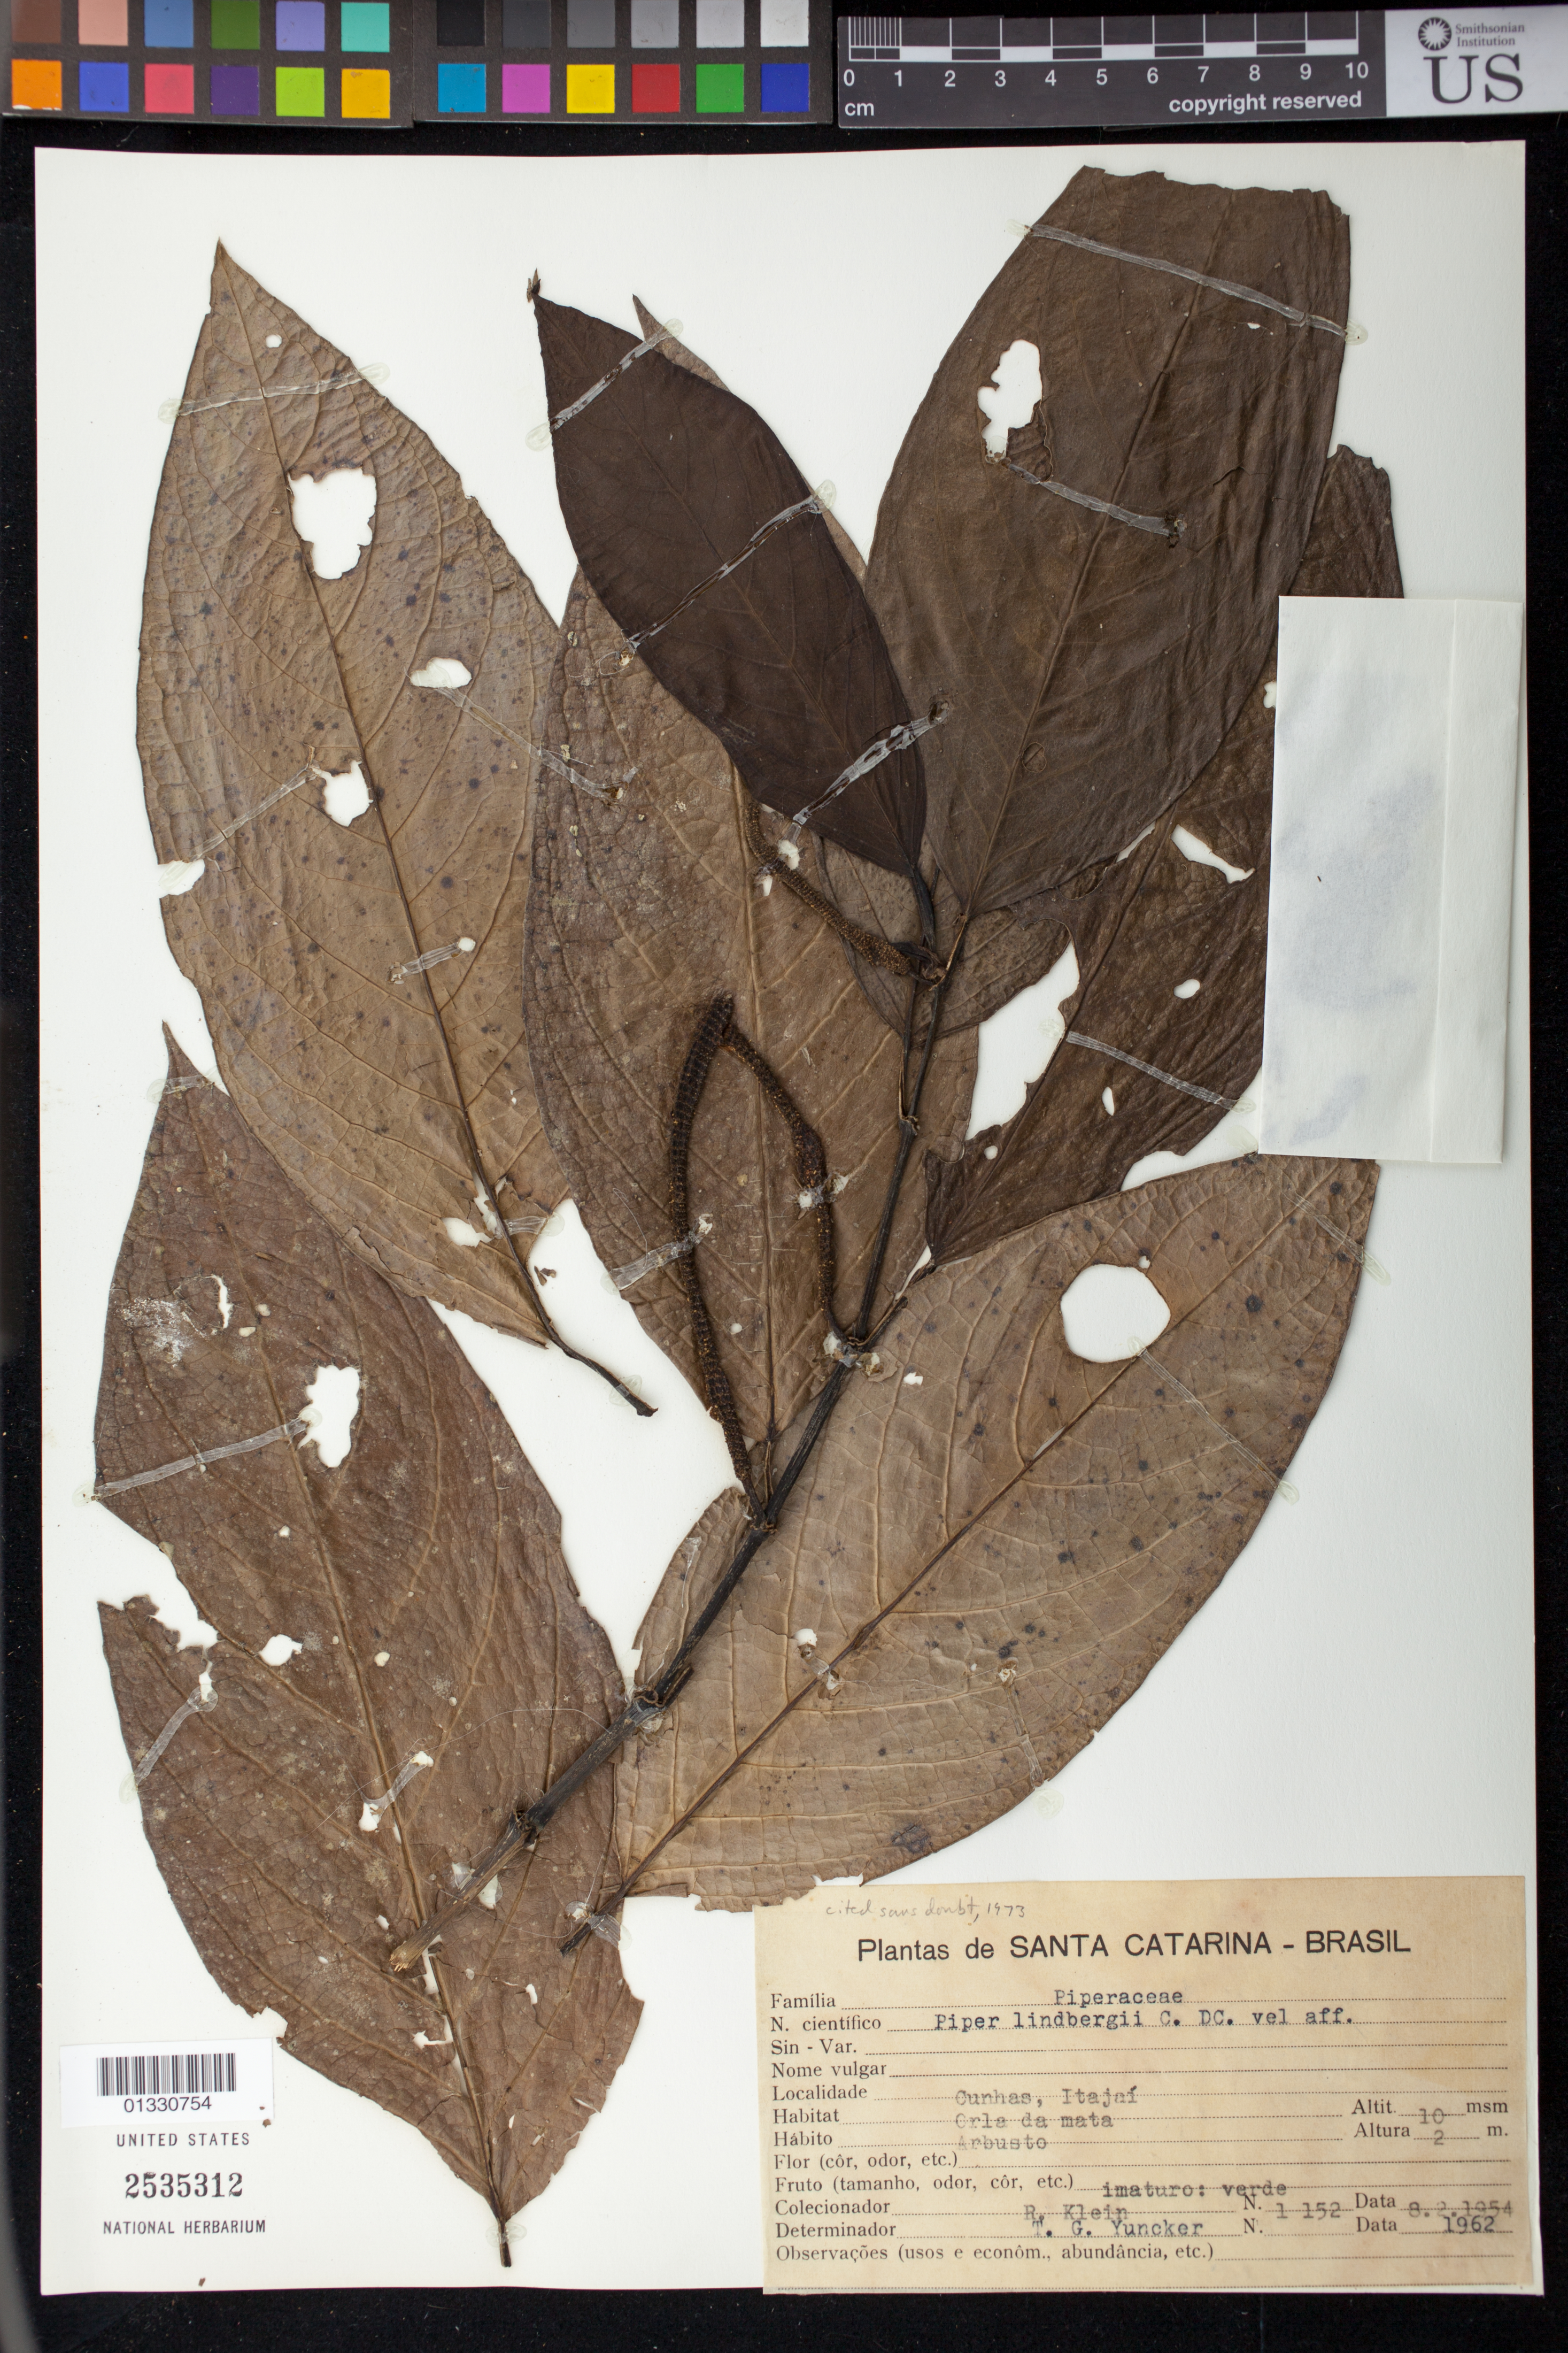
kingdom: Plantae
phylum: Tracheophyta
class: Magnoliopsida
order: Piperales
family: Piperaceae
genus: Piper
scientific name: Piper lindbergii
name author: C. DC.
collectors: R. M. Klein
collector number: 1152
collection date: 1954-02-08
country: Brazil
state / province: Santa Catarina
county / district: Itajaí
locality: Cunhas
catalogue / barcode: US 2535312